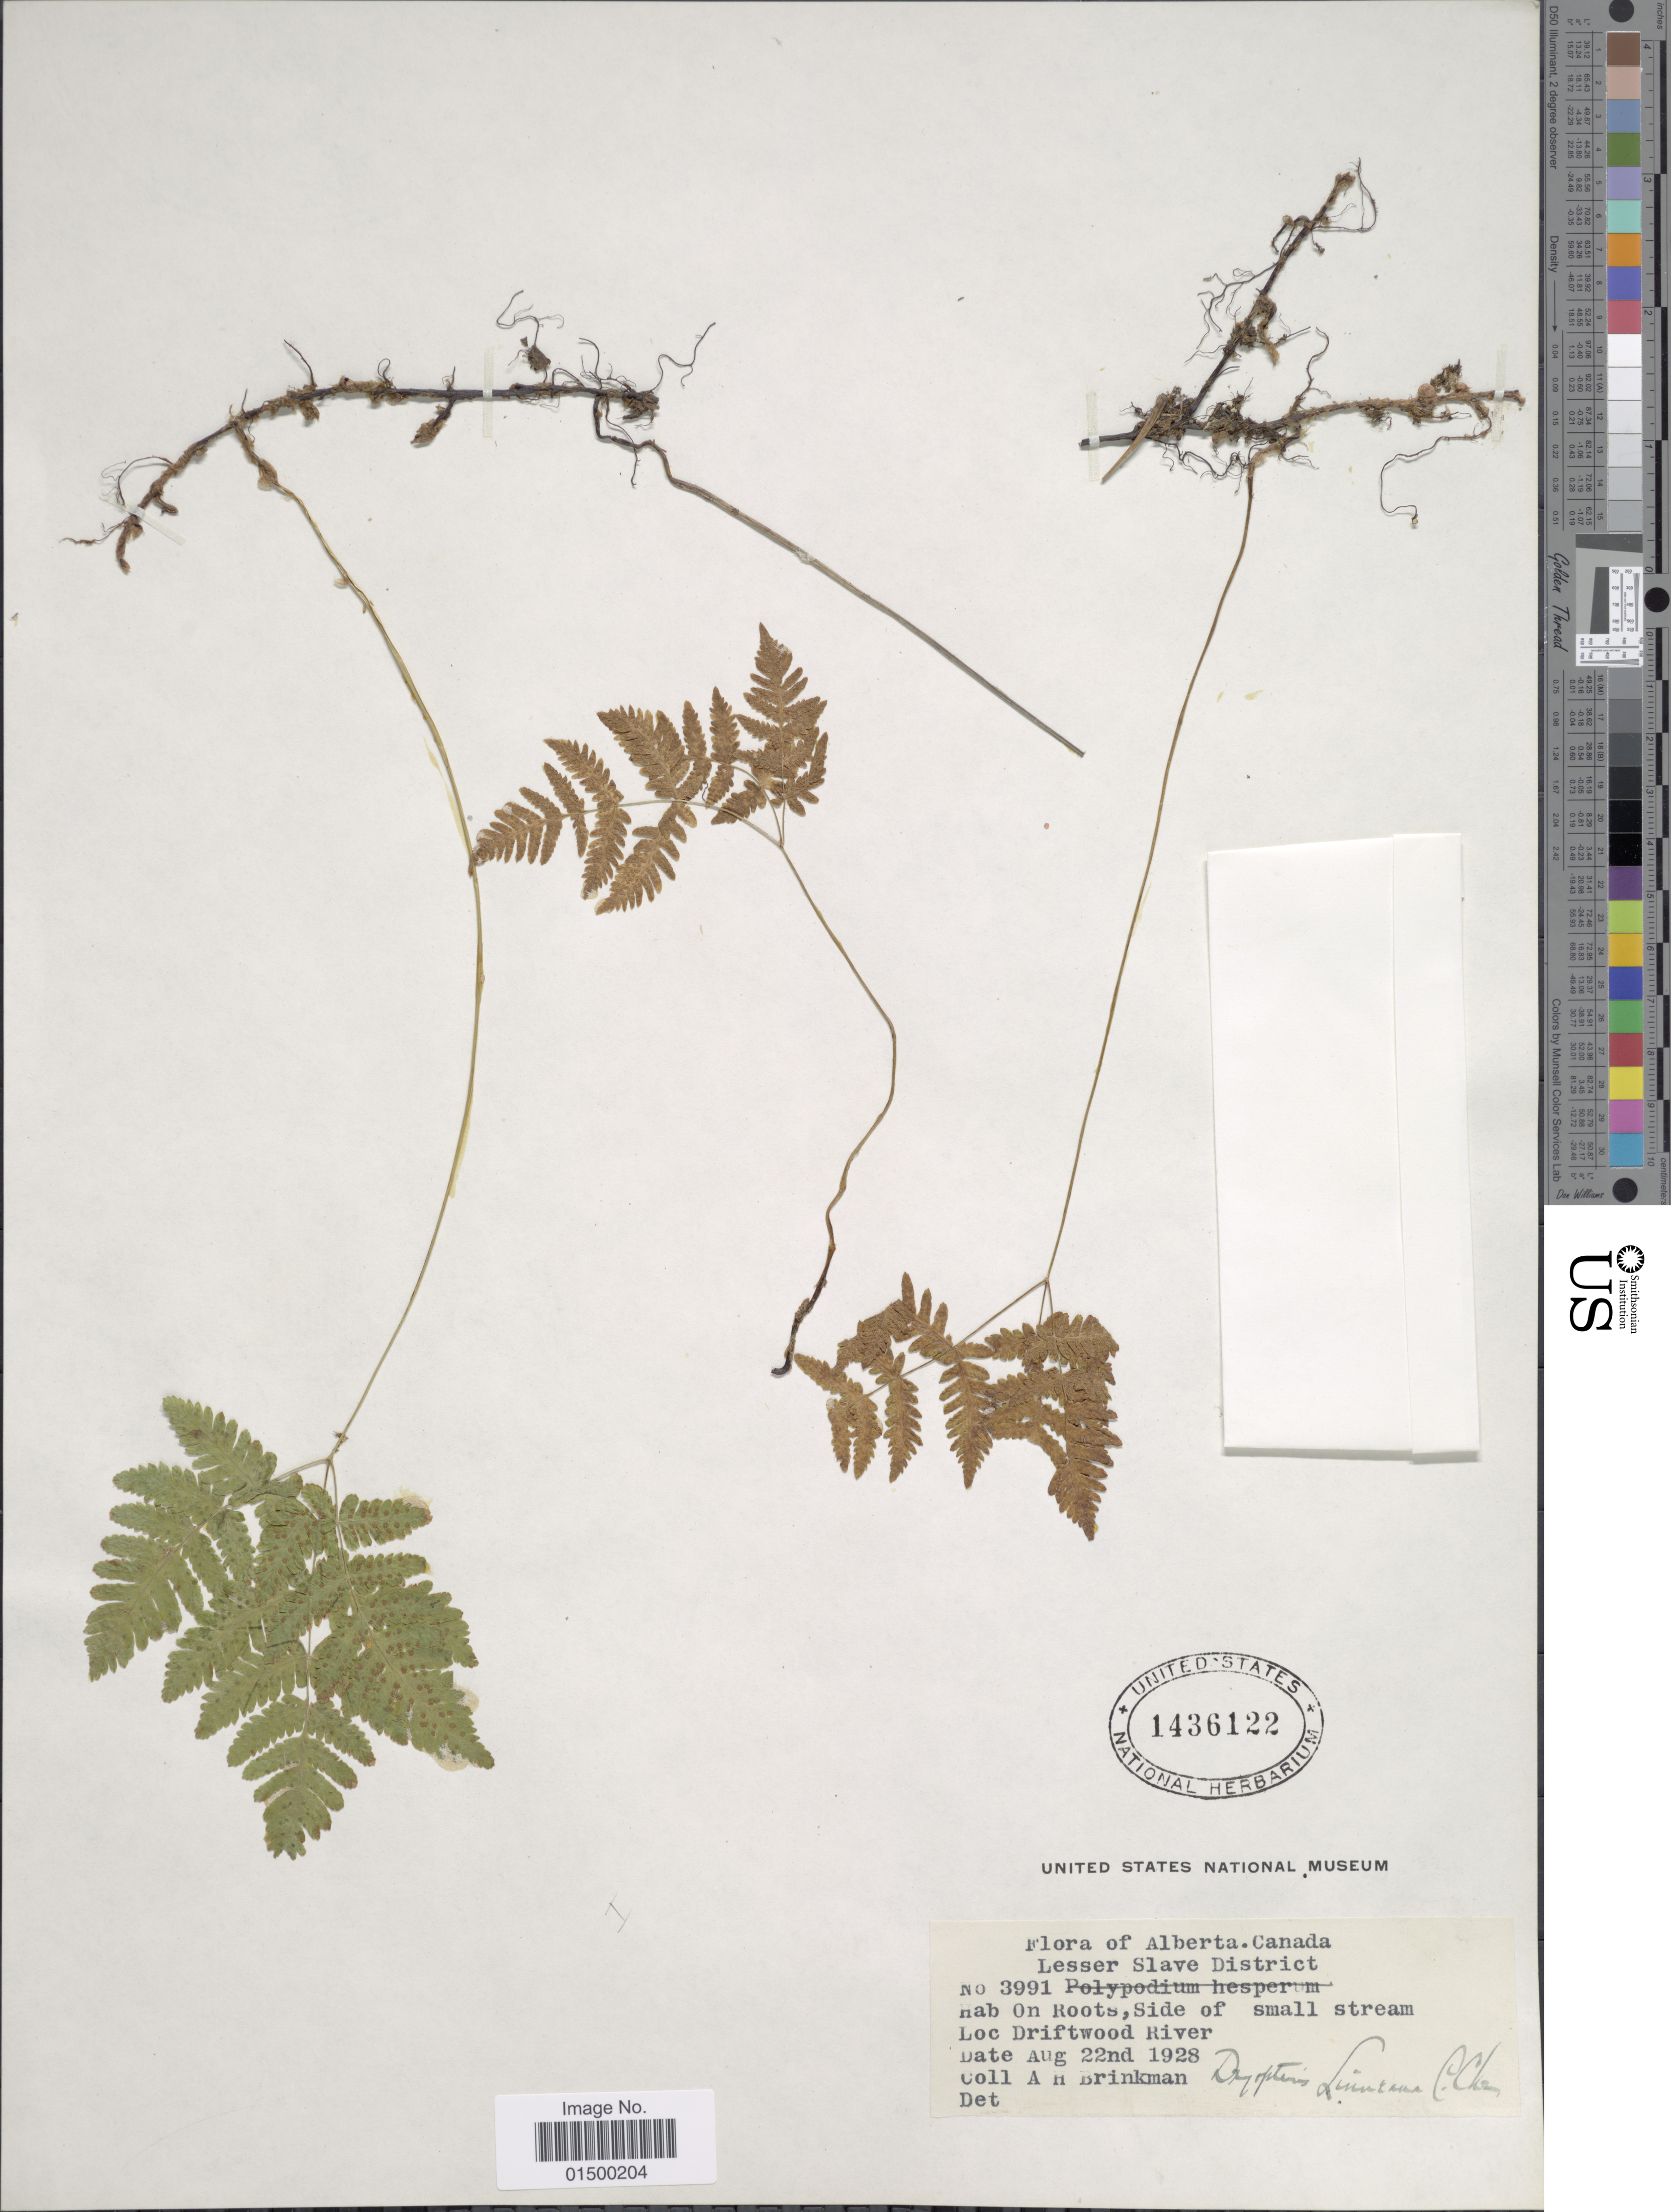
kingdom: Plantae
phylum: Tracheophyta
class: Polypodiopsida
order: Polypodiales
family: Cystopteridaceae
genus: Gymnocarpium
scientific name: Gymnocarpium disjunctum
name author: (Rupr.) Ching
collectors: A. Brinkman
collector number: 3991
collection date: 1928-08-22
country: Canada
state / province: Alberta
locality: Lesser Slave District. Driftwood River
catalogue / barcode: US 1436122